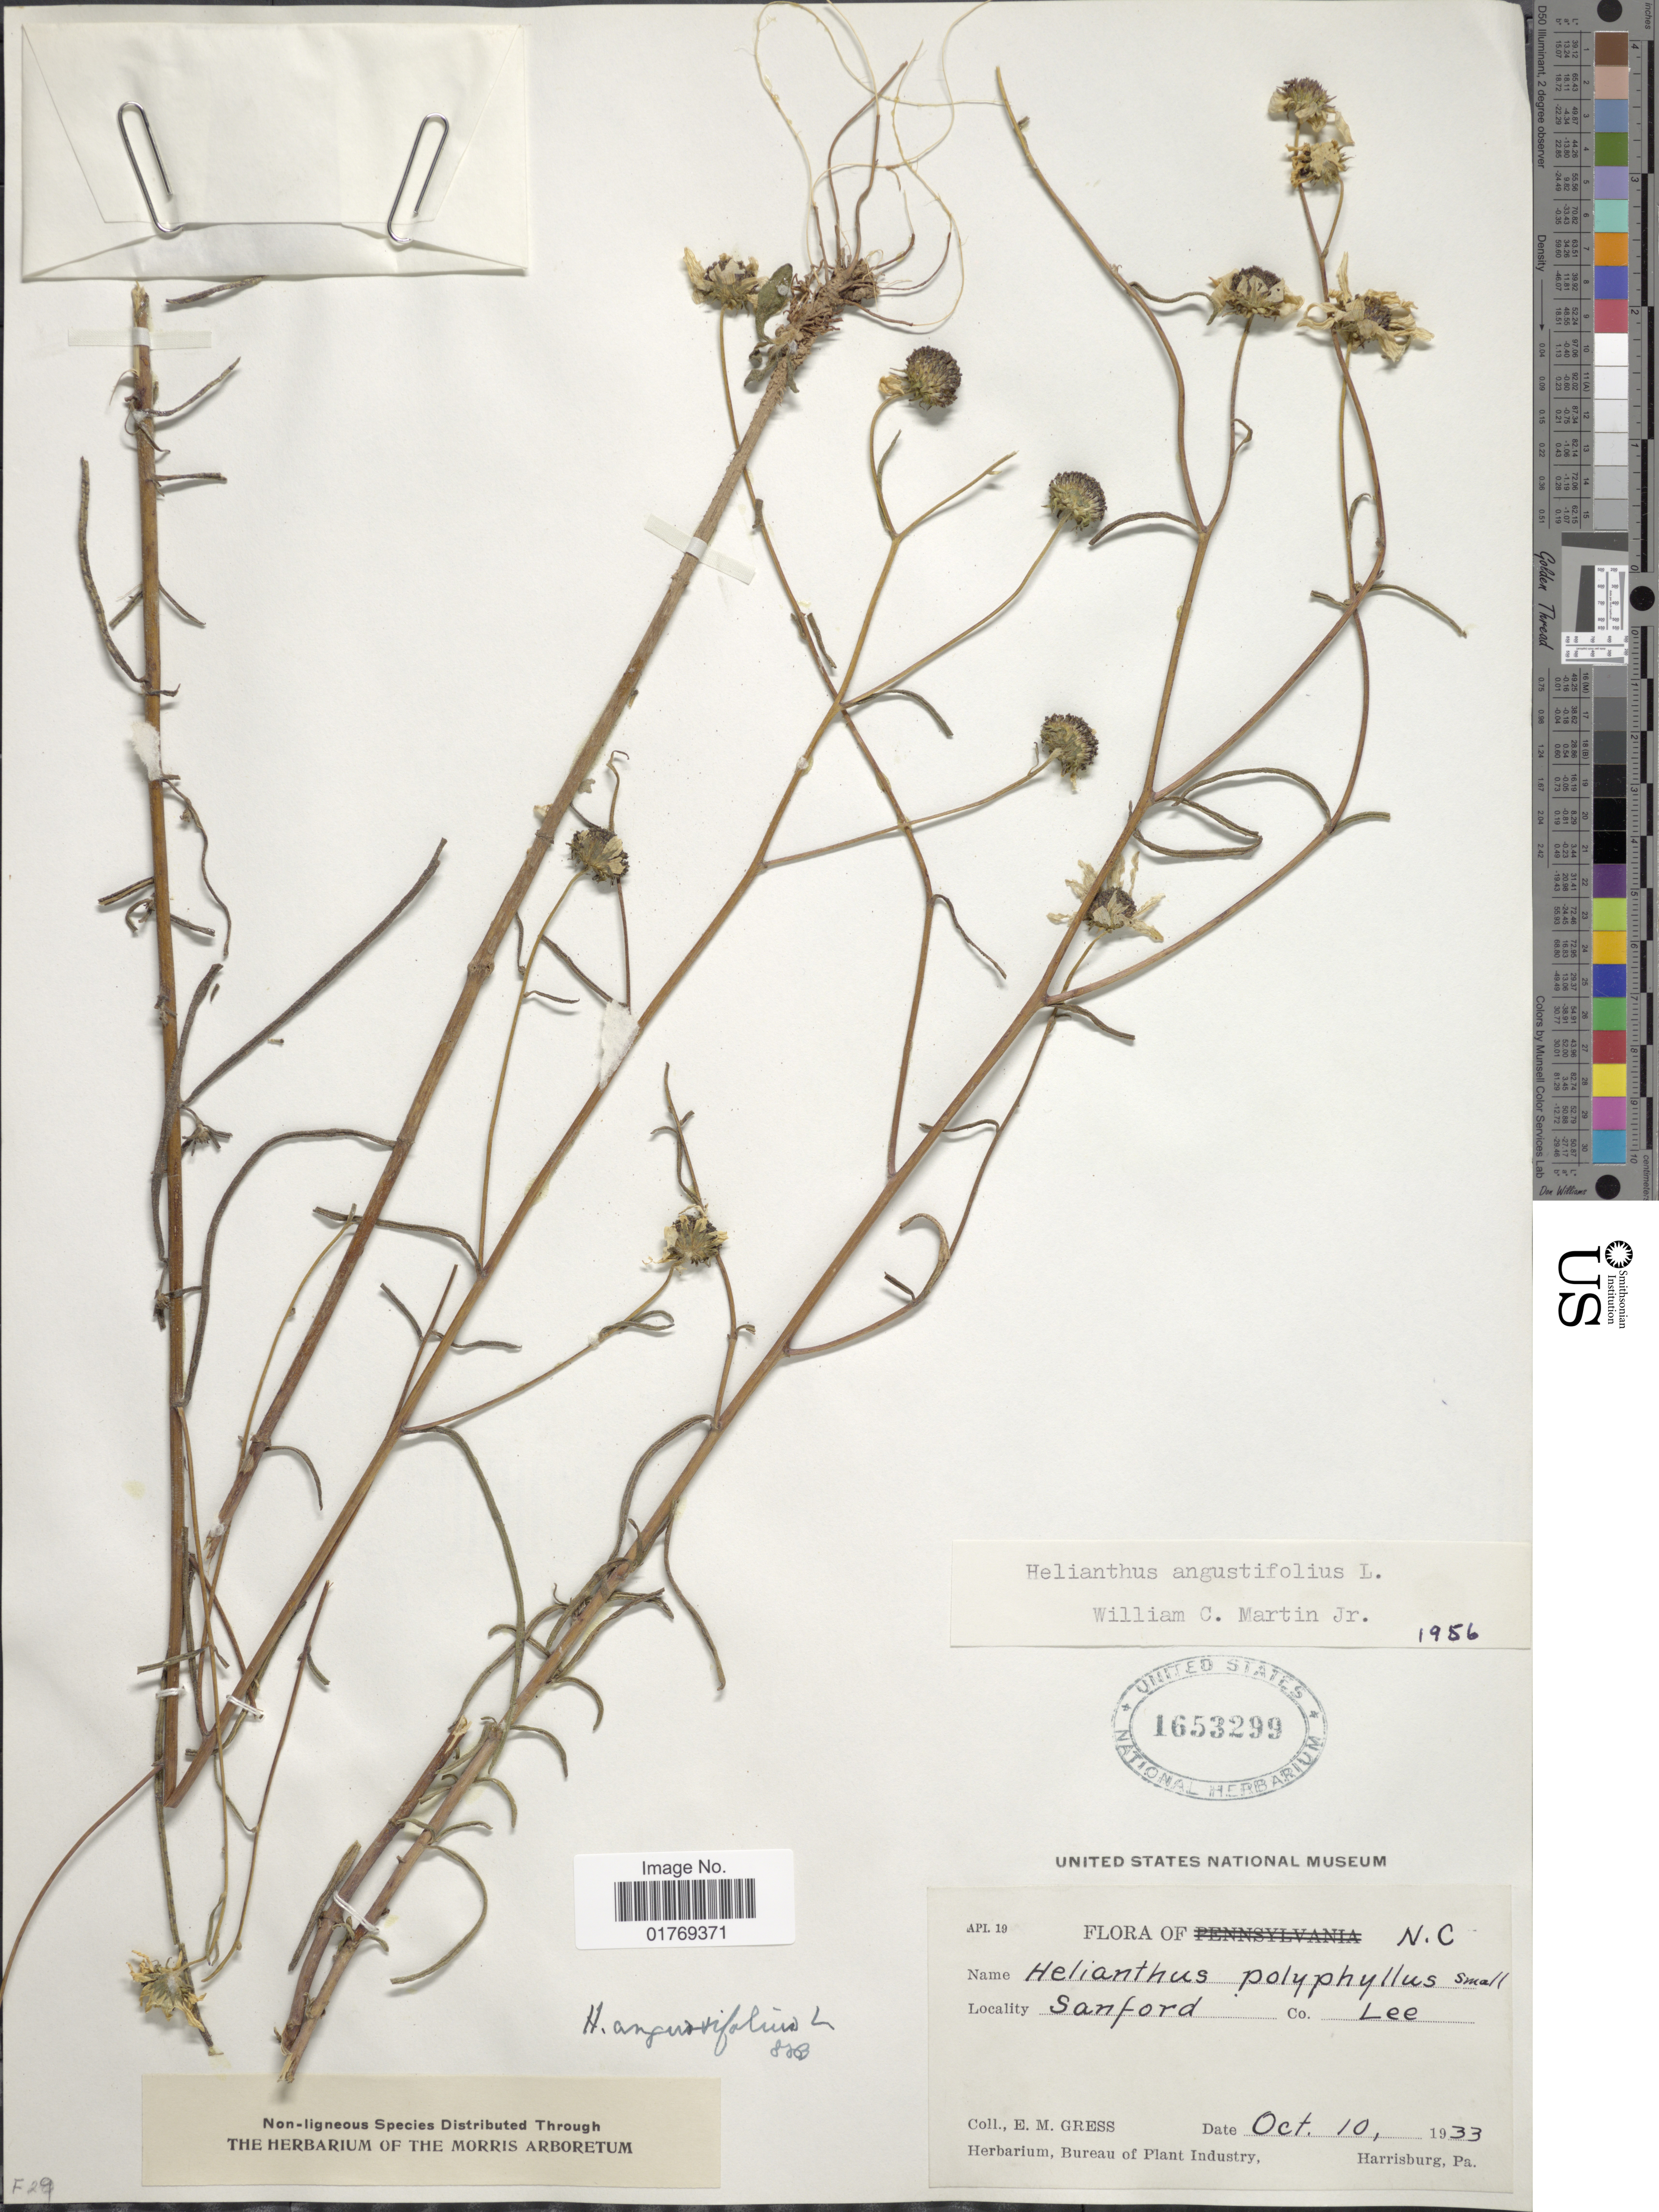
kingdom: Plantae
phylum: Tracheophyta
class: Magnoliopsida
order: Asterales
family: Asteraceae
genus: Helianthus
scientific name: Helianthus angustifolius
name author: L.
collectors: E. Gress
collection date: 1933-10-10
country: United States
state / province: North Carolina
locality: Sanford Co. Lee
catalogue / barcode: US 1653299